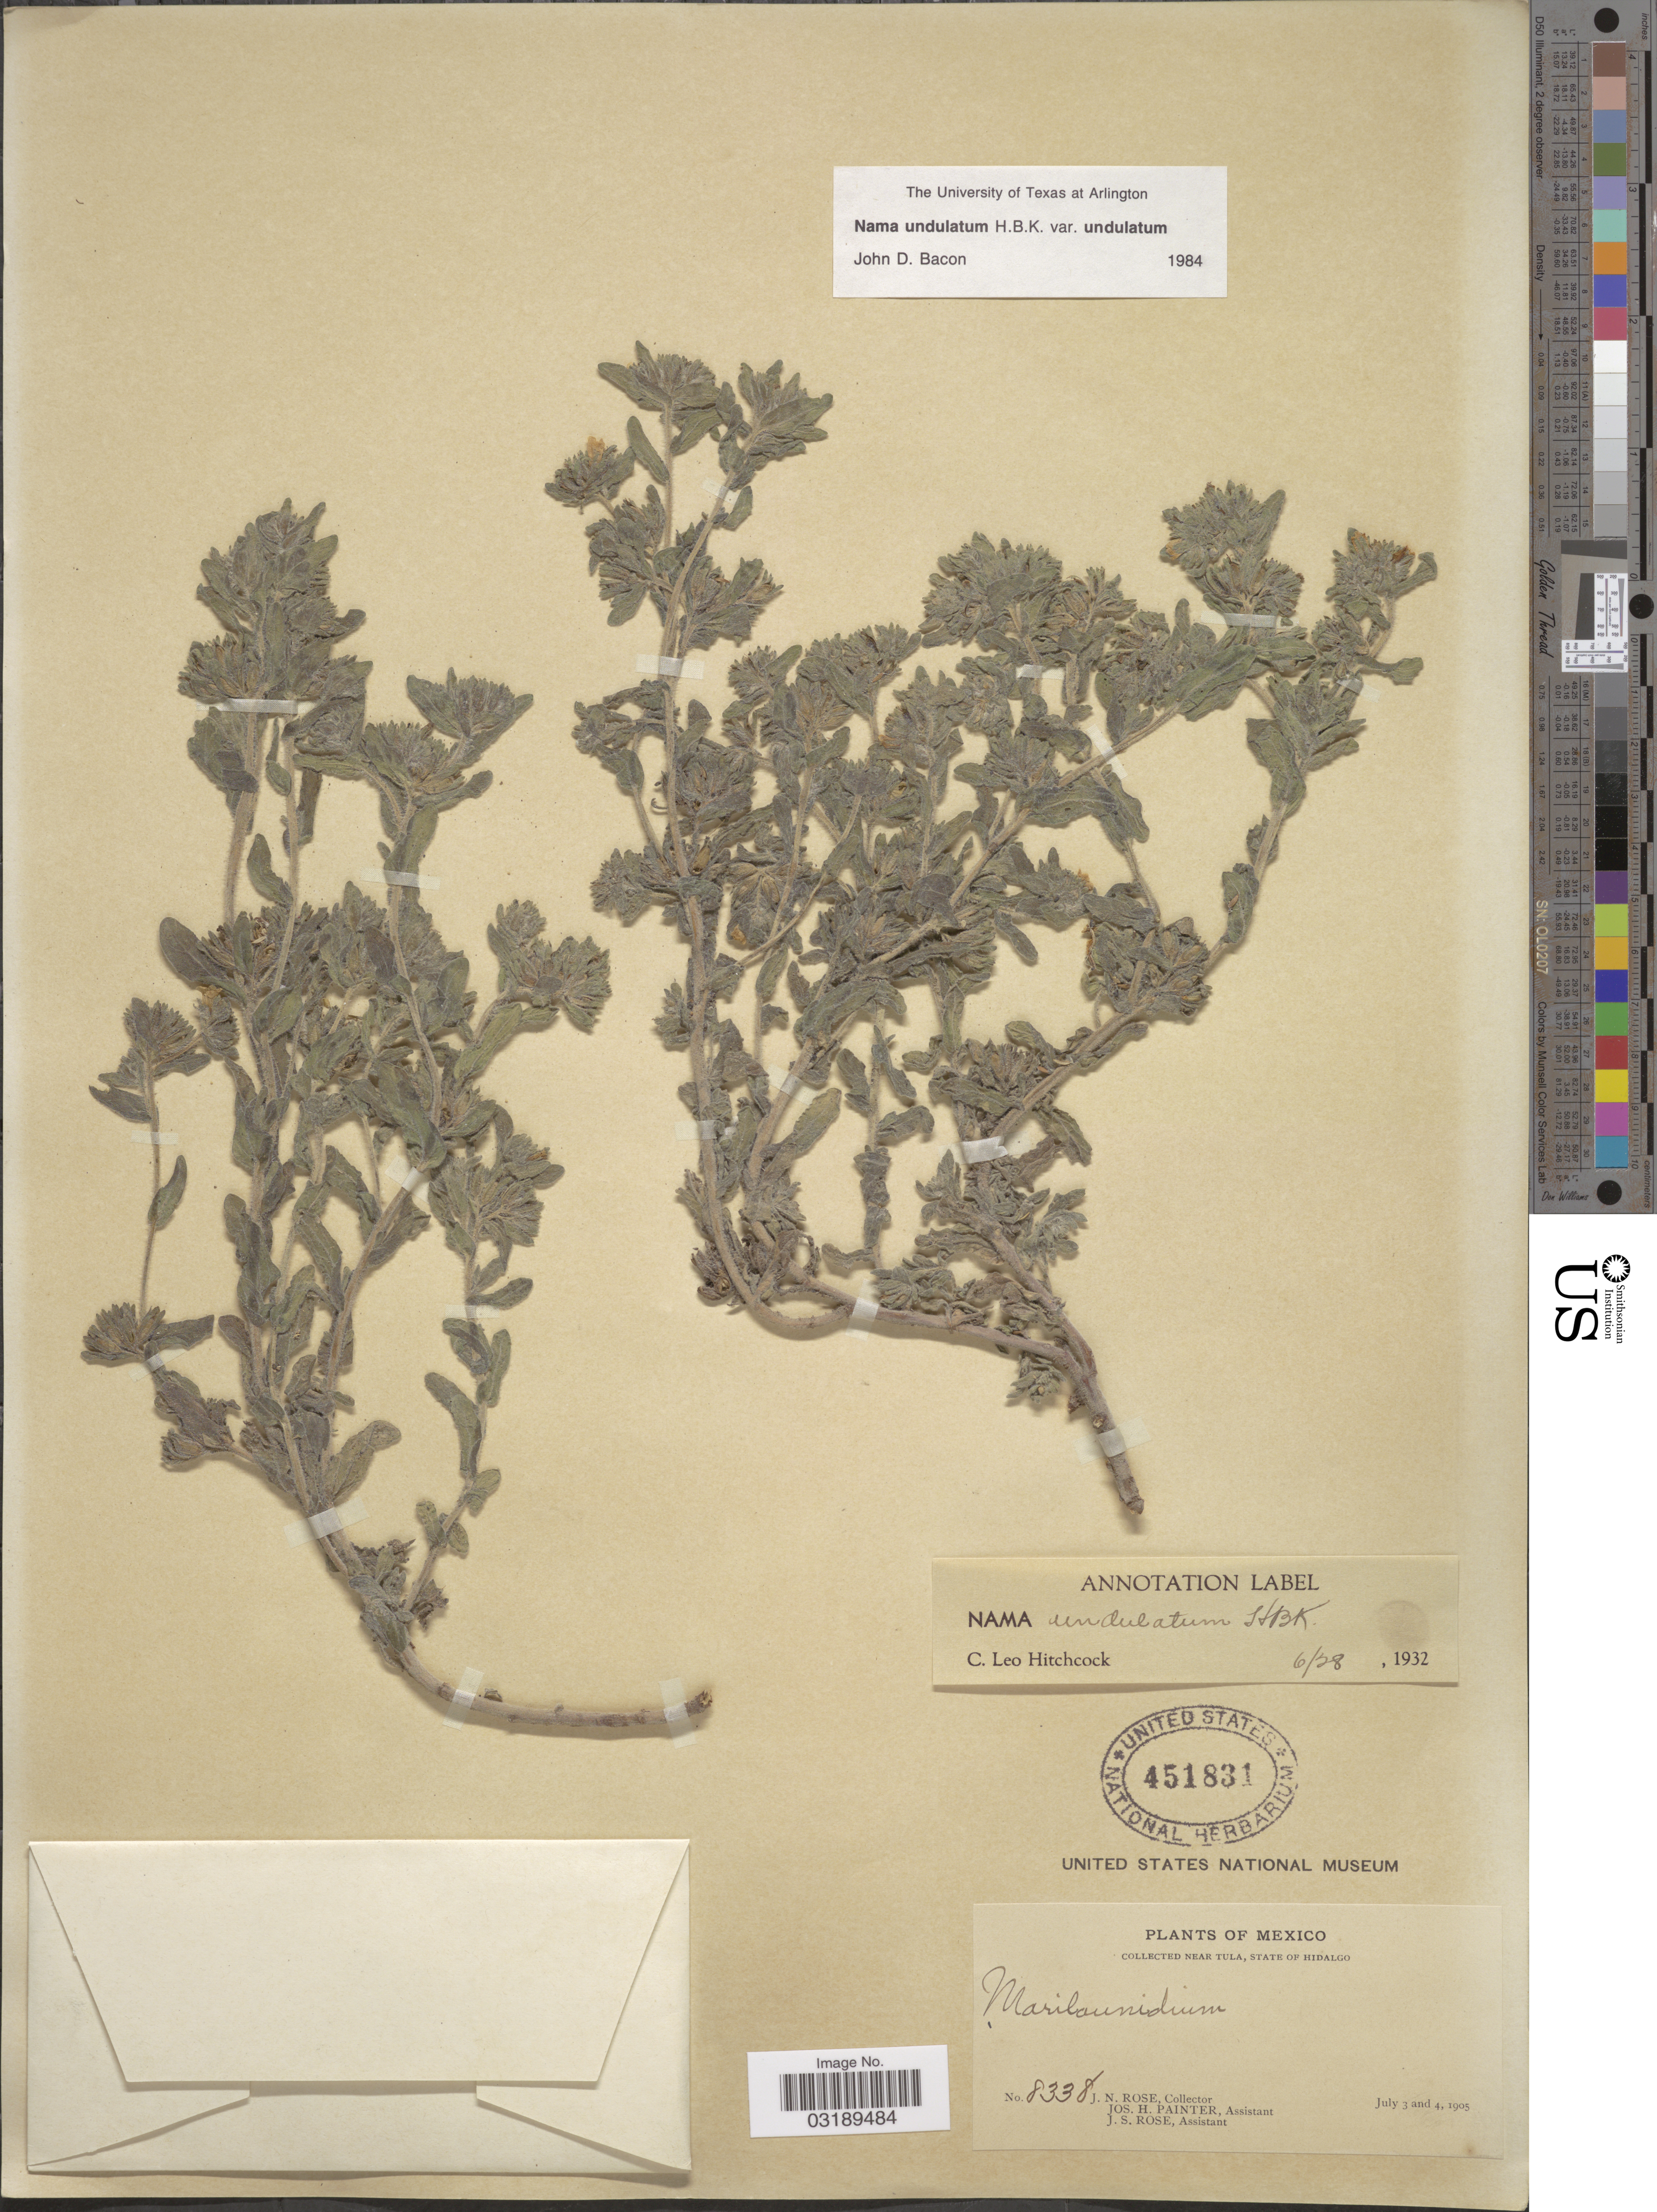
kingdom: Plantae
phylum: Tracheophyta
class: Magnoliopsida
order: Boraginales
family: Namaceae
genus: Nama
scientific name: Nama undulatum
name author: Kunth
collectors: J. N. Rose, J. H. Painter & J. S. Rose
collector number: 8338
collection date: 1905-07-03/1905-07-04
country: Mexico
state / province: Hidalgo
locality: Near Tula.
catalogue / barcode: US 451831